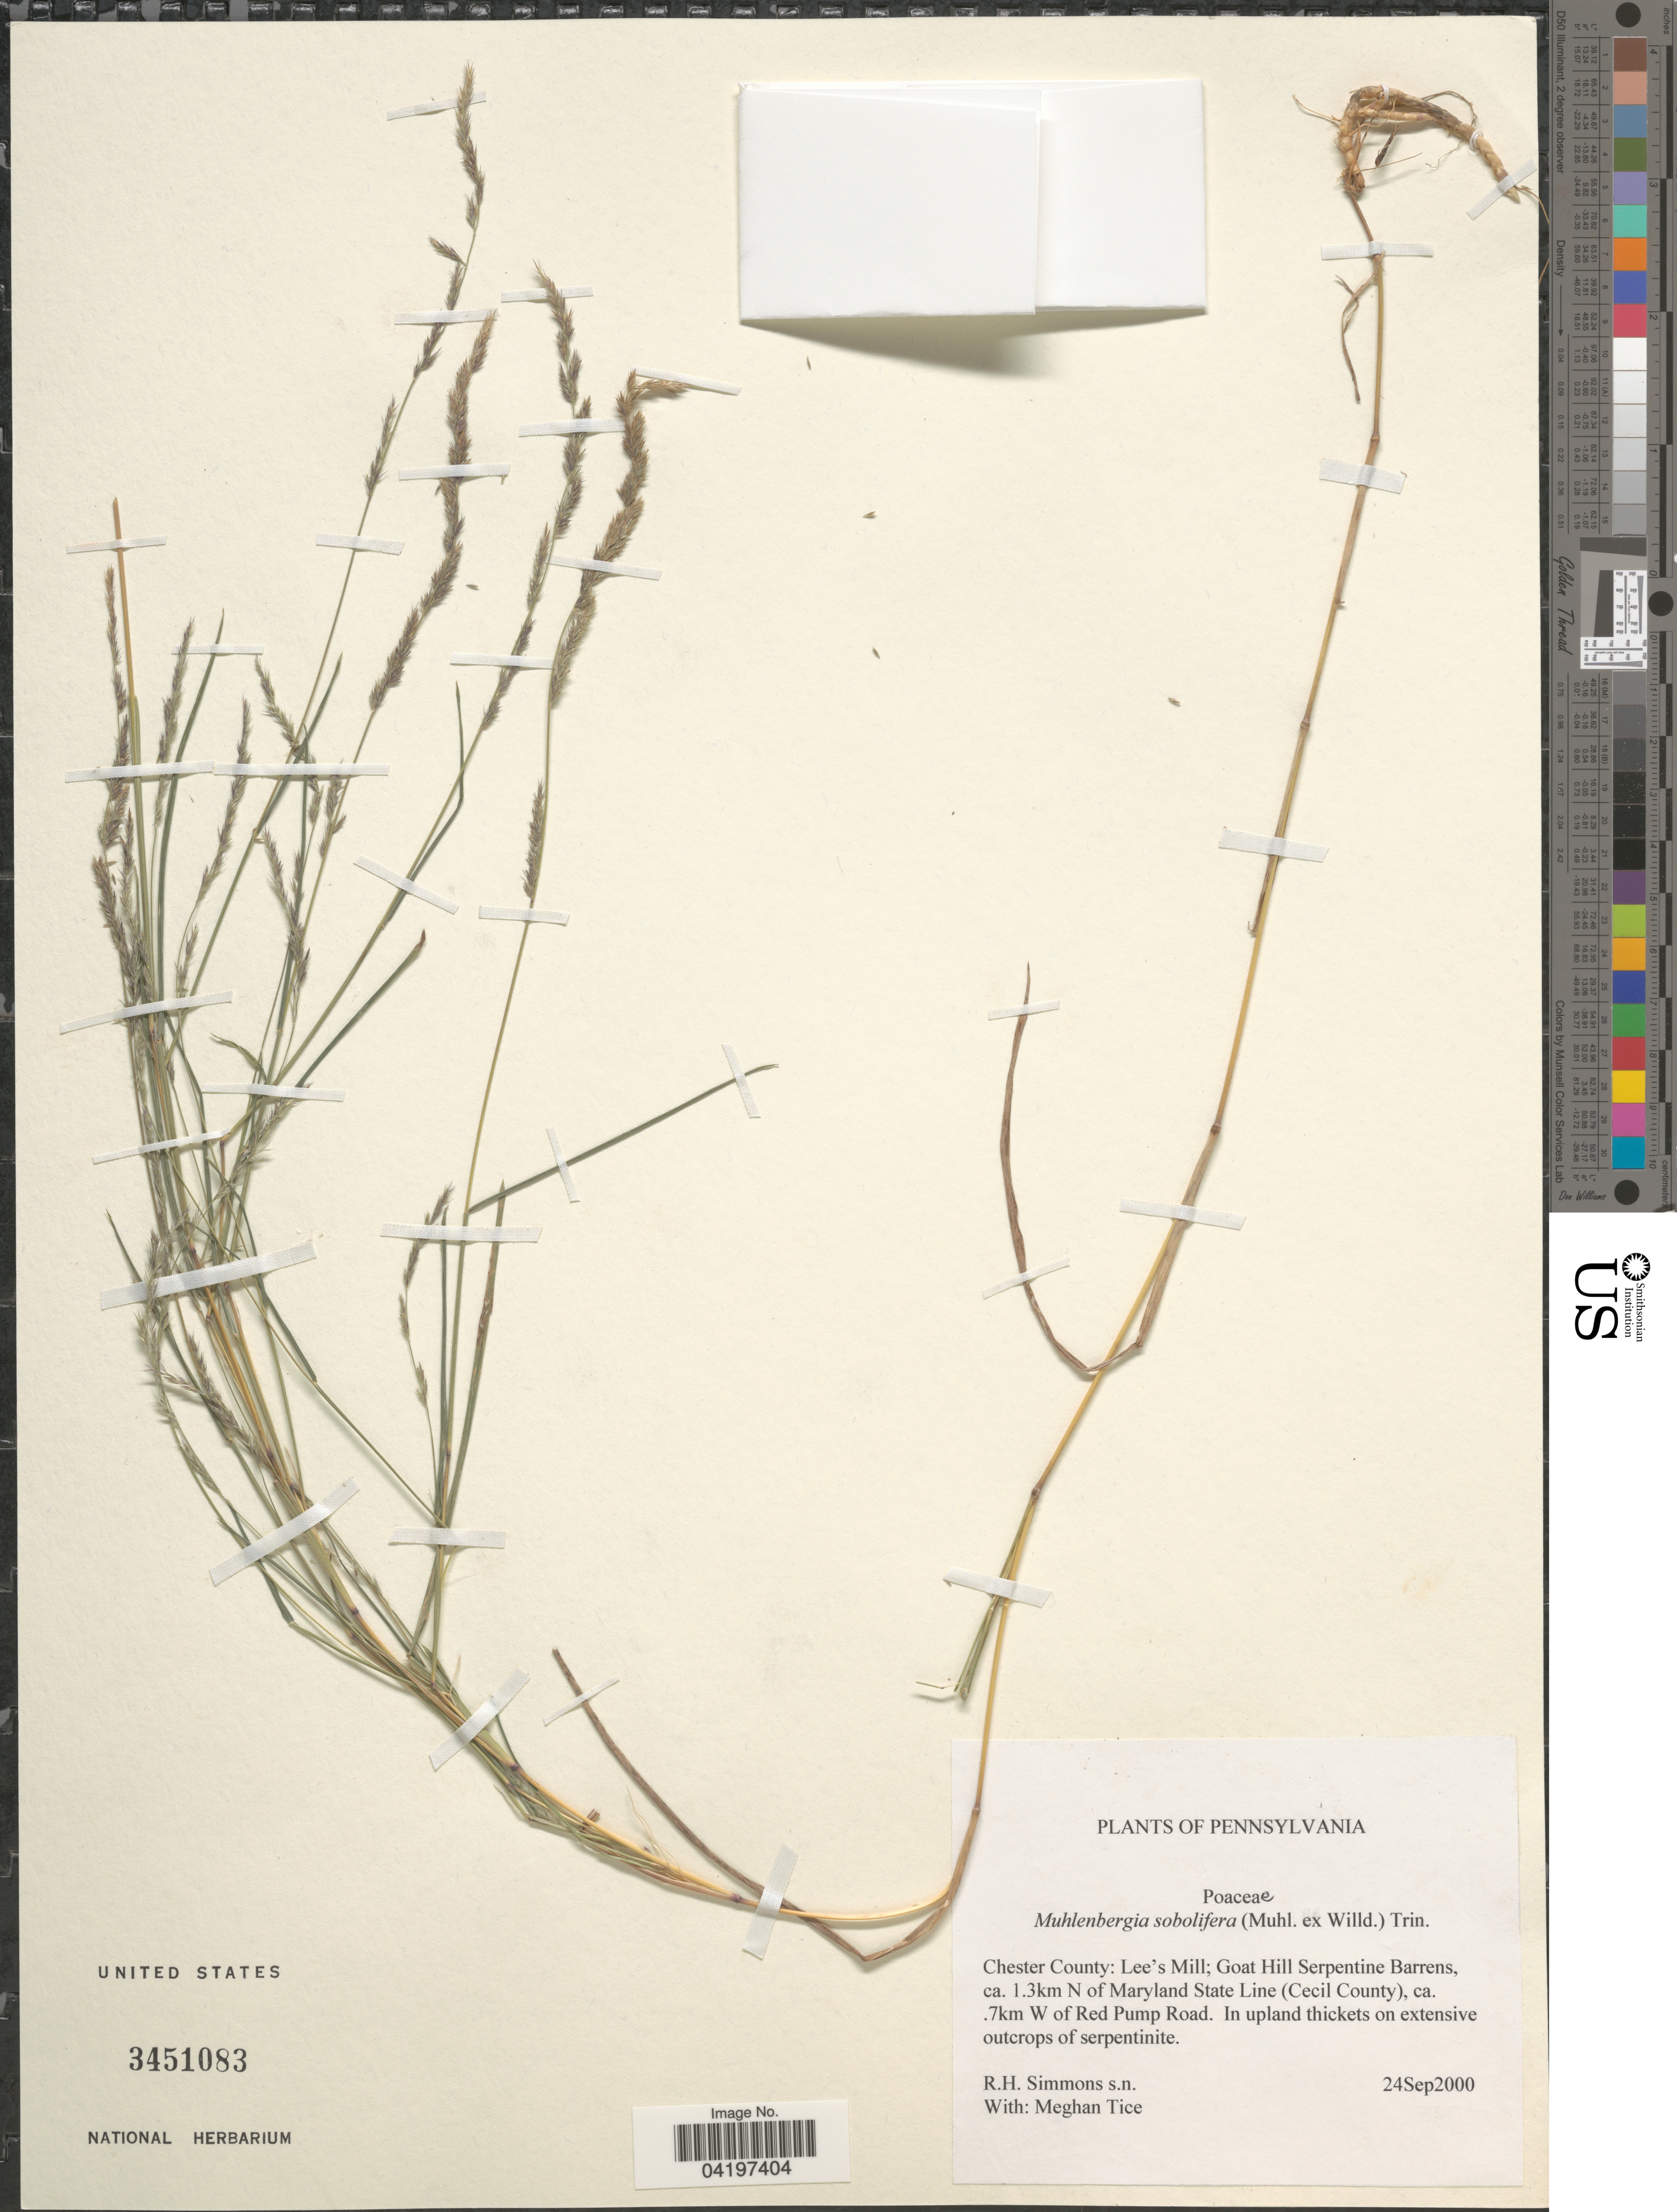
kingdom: Plantae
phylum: Tracheophyta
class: Liliopsida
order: Poales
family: Poaceae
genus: Muhlenbergia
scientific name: Muhlenbergia sobolifera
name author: (Muhl. ex Willd.) Trin.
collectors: R. H. Simmons & M. Tice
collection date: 2000-09-24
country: United States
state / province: Pennsylvania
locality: Chester County: Lee's Mill; Goat Hill Serpentine Barrens, ca. 1.3km N of Maryland State Line (Cecil County), ca. .7km W of Red Pump Road.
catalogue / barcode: US 3451083